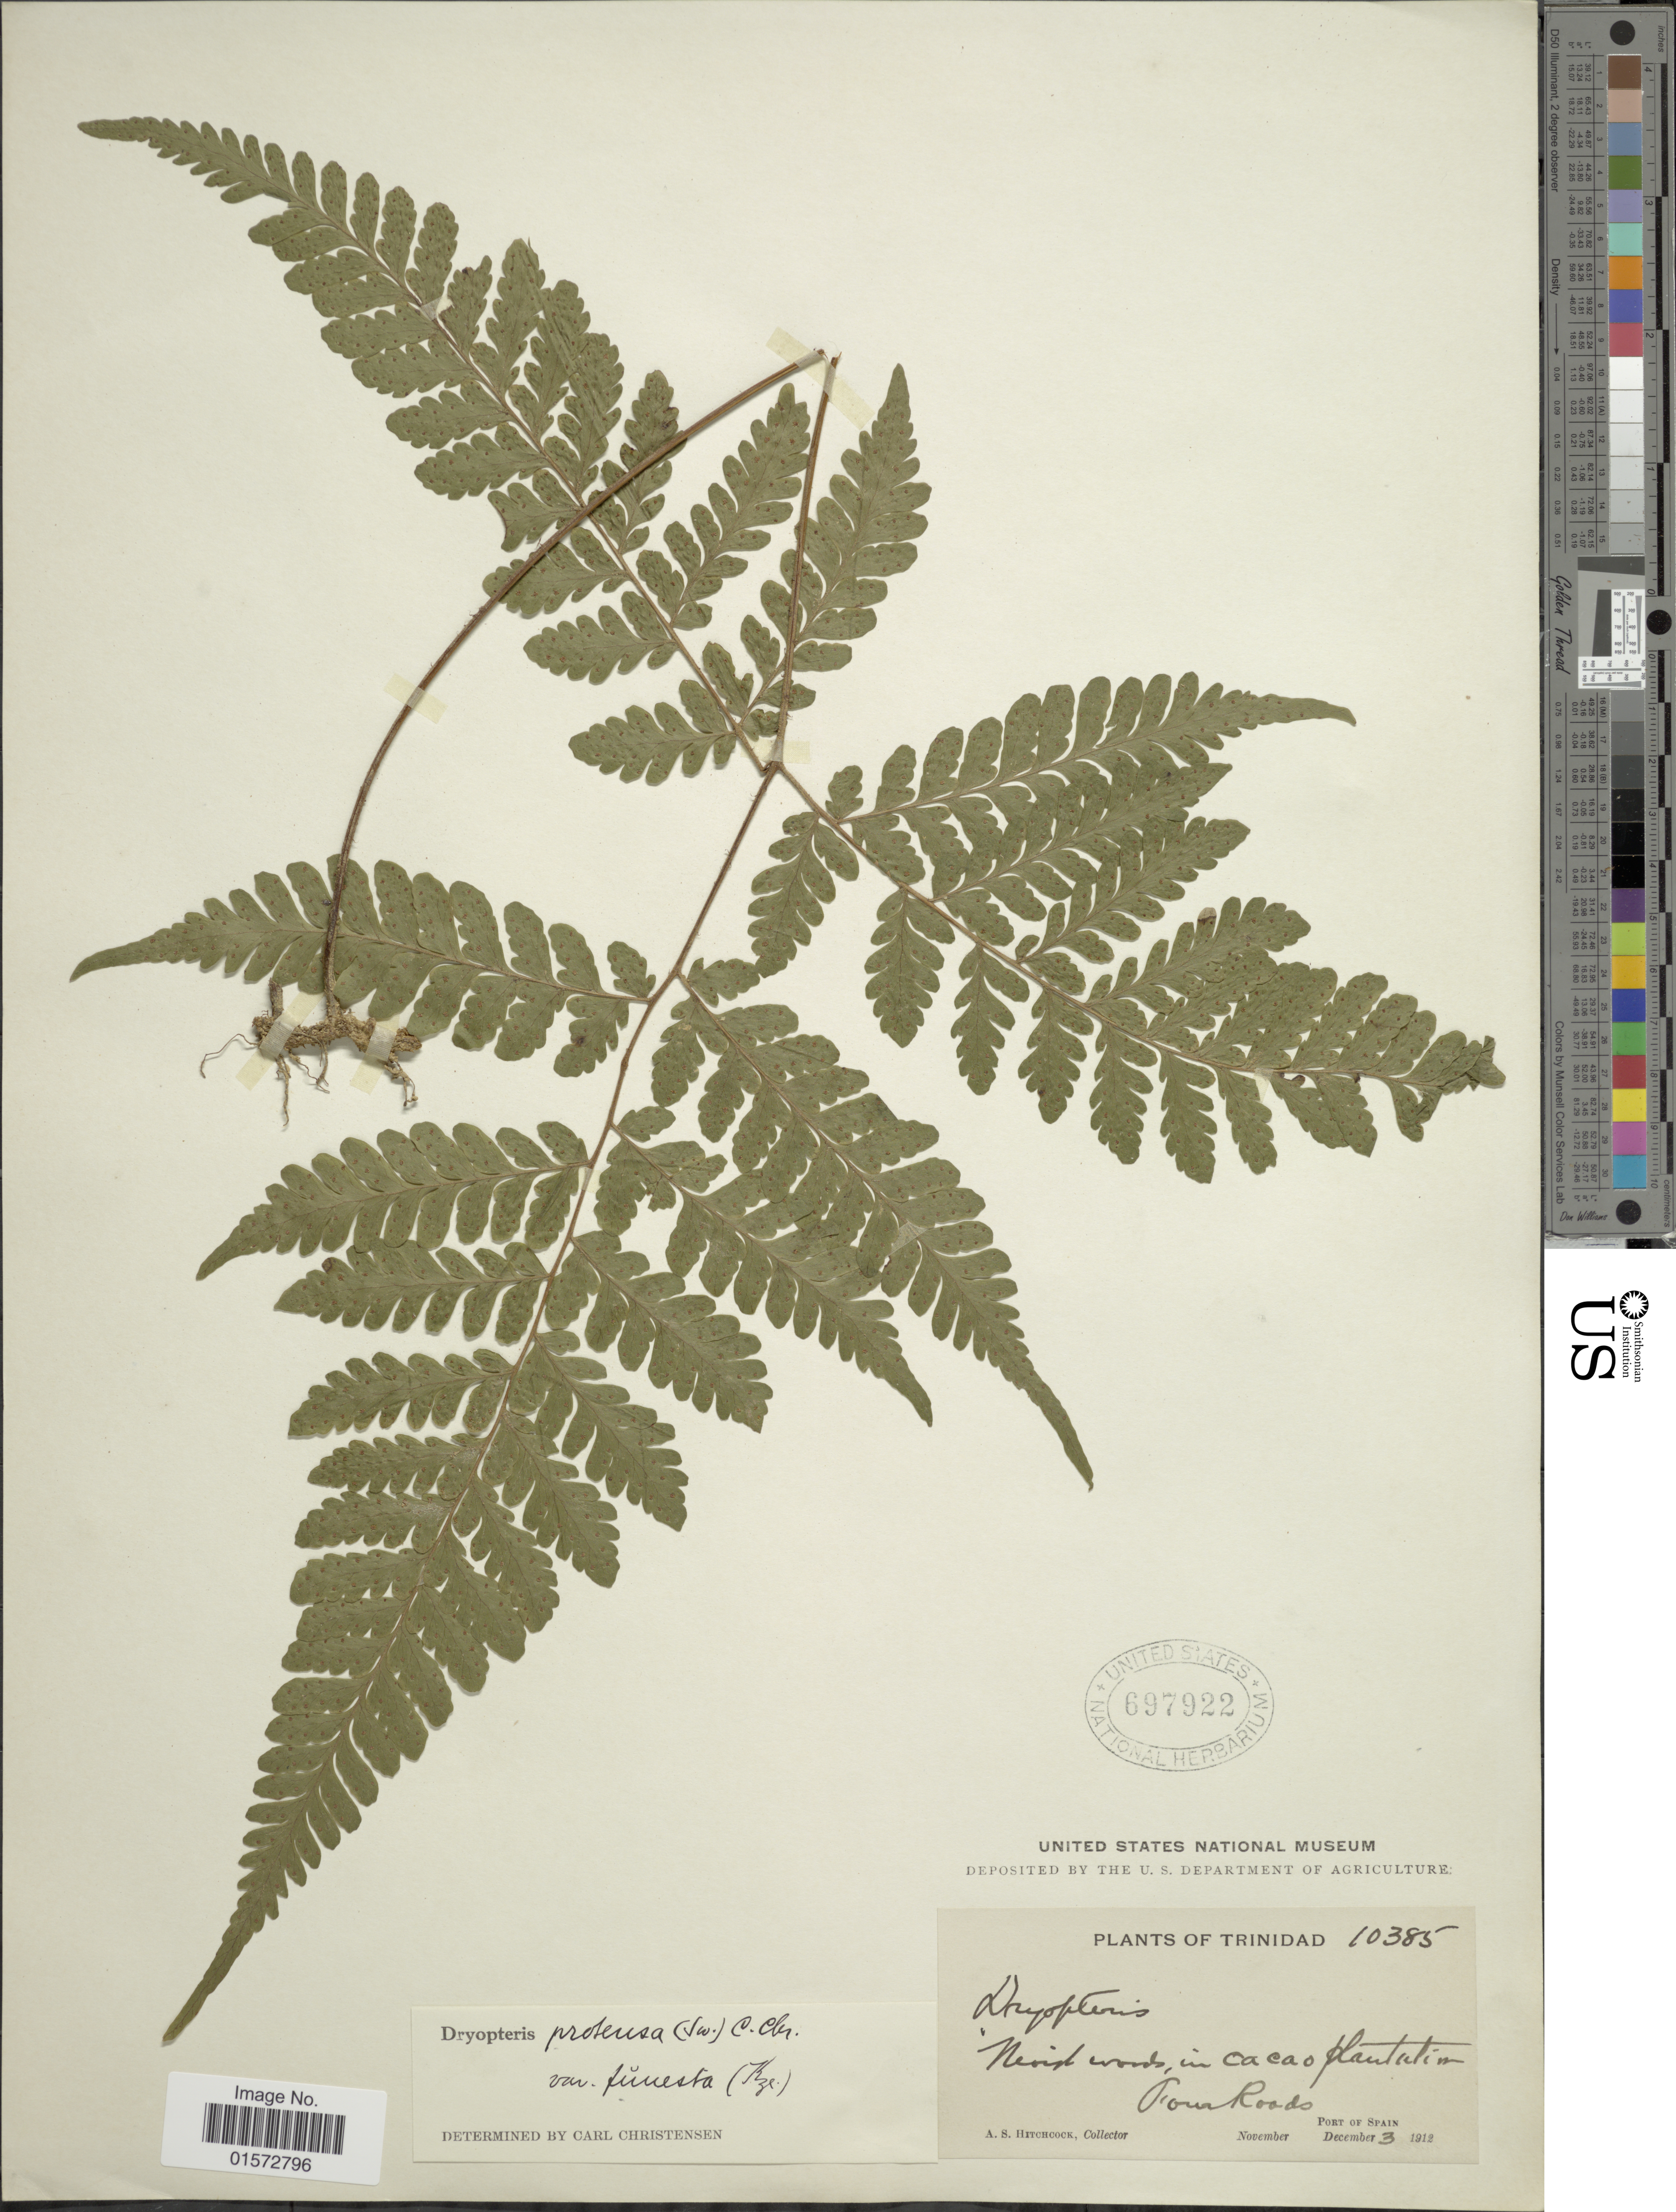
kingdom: Plantae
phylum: Tracheophyta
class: Polypodiopsida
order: Polypodiales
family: Tectariaceae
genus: Triplophyllum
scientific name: Triplophyllum funestum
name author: (Kunze) Holttum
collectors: A. S. Hitchcock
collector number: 10385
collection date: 1912-12-03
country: Trinidad and Tobago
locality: Moist woods, in cacao plantation, Four Roads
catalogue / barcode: US 697922